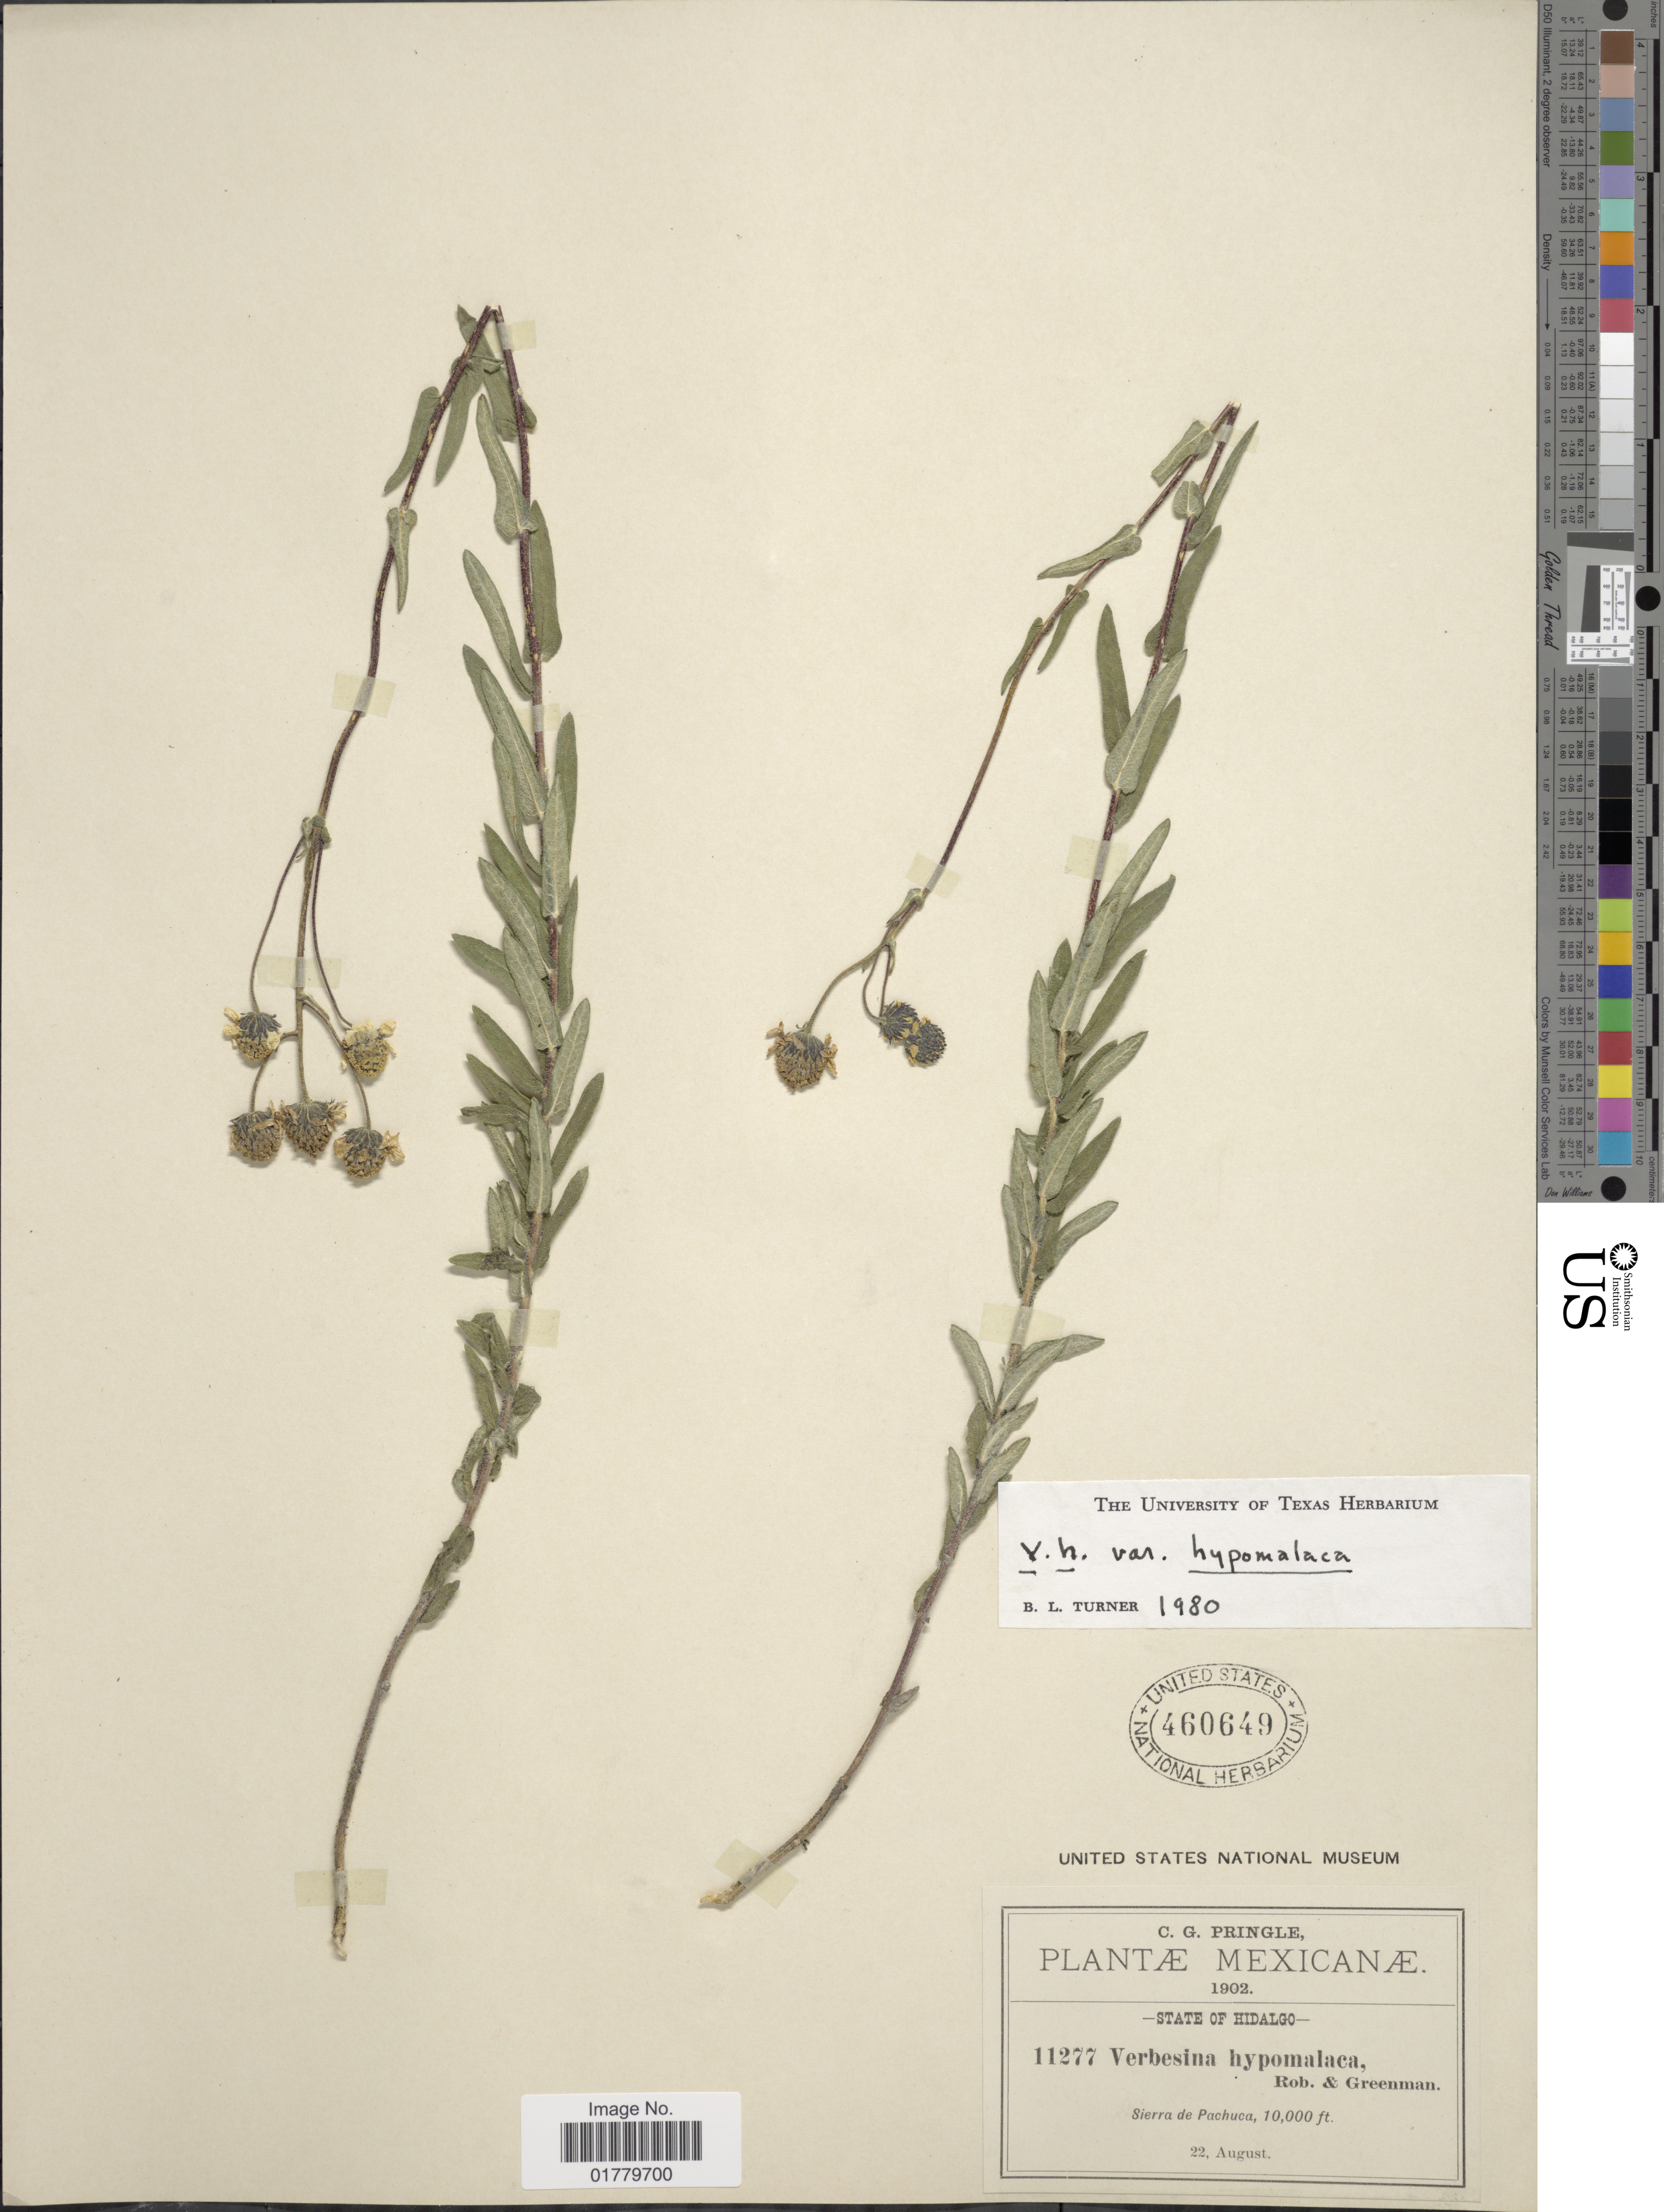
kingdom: Plantae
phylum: Tracheophyta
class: Magnoliopsida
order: Asterales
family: Asteraceae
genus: Verbesina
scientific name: Verbesina hypomalaca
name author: B.L. Rob. & Greenm.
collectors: C. G. Pringle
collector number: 11277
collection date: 1902-08-22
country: Mexico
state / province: Hidalgo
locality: State of Hidalgo. Sierra de Pachuca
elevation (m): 3048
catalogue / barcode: US 460649